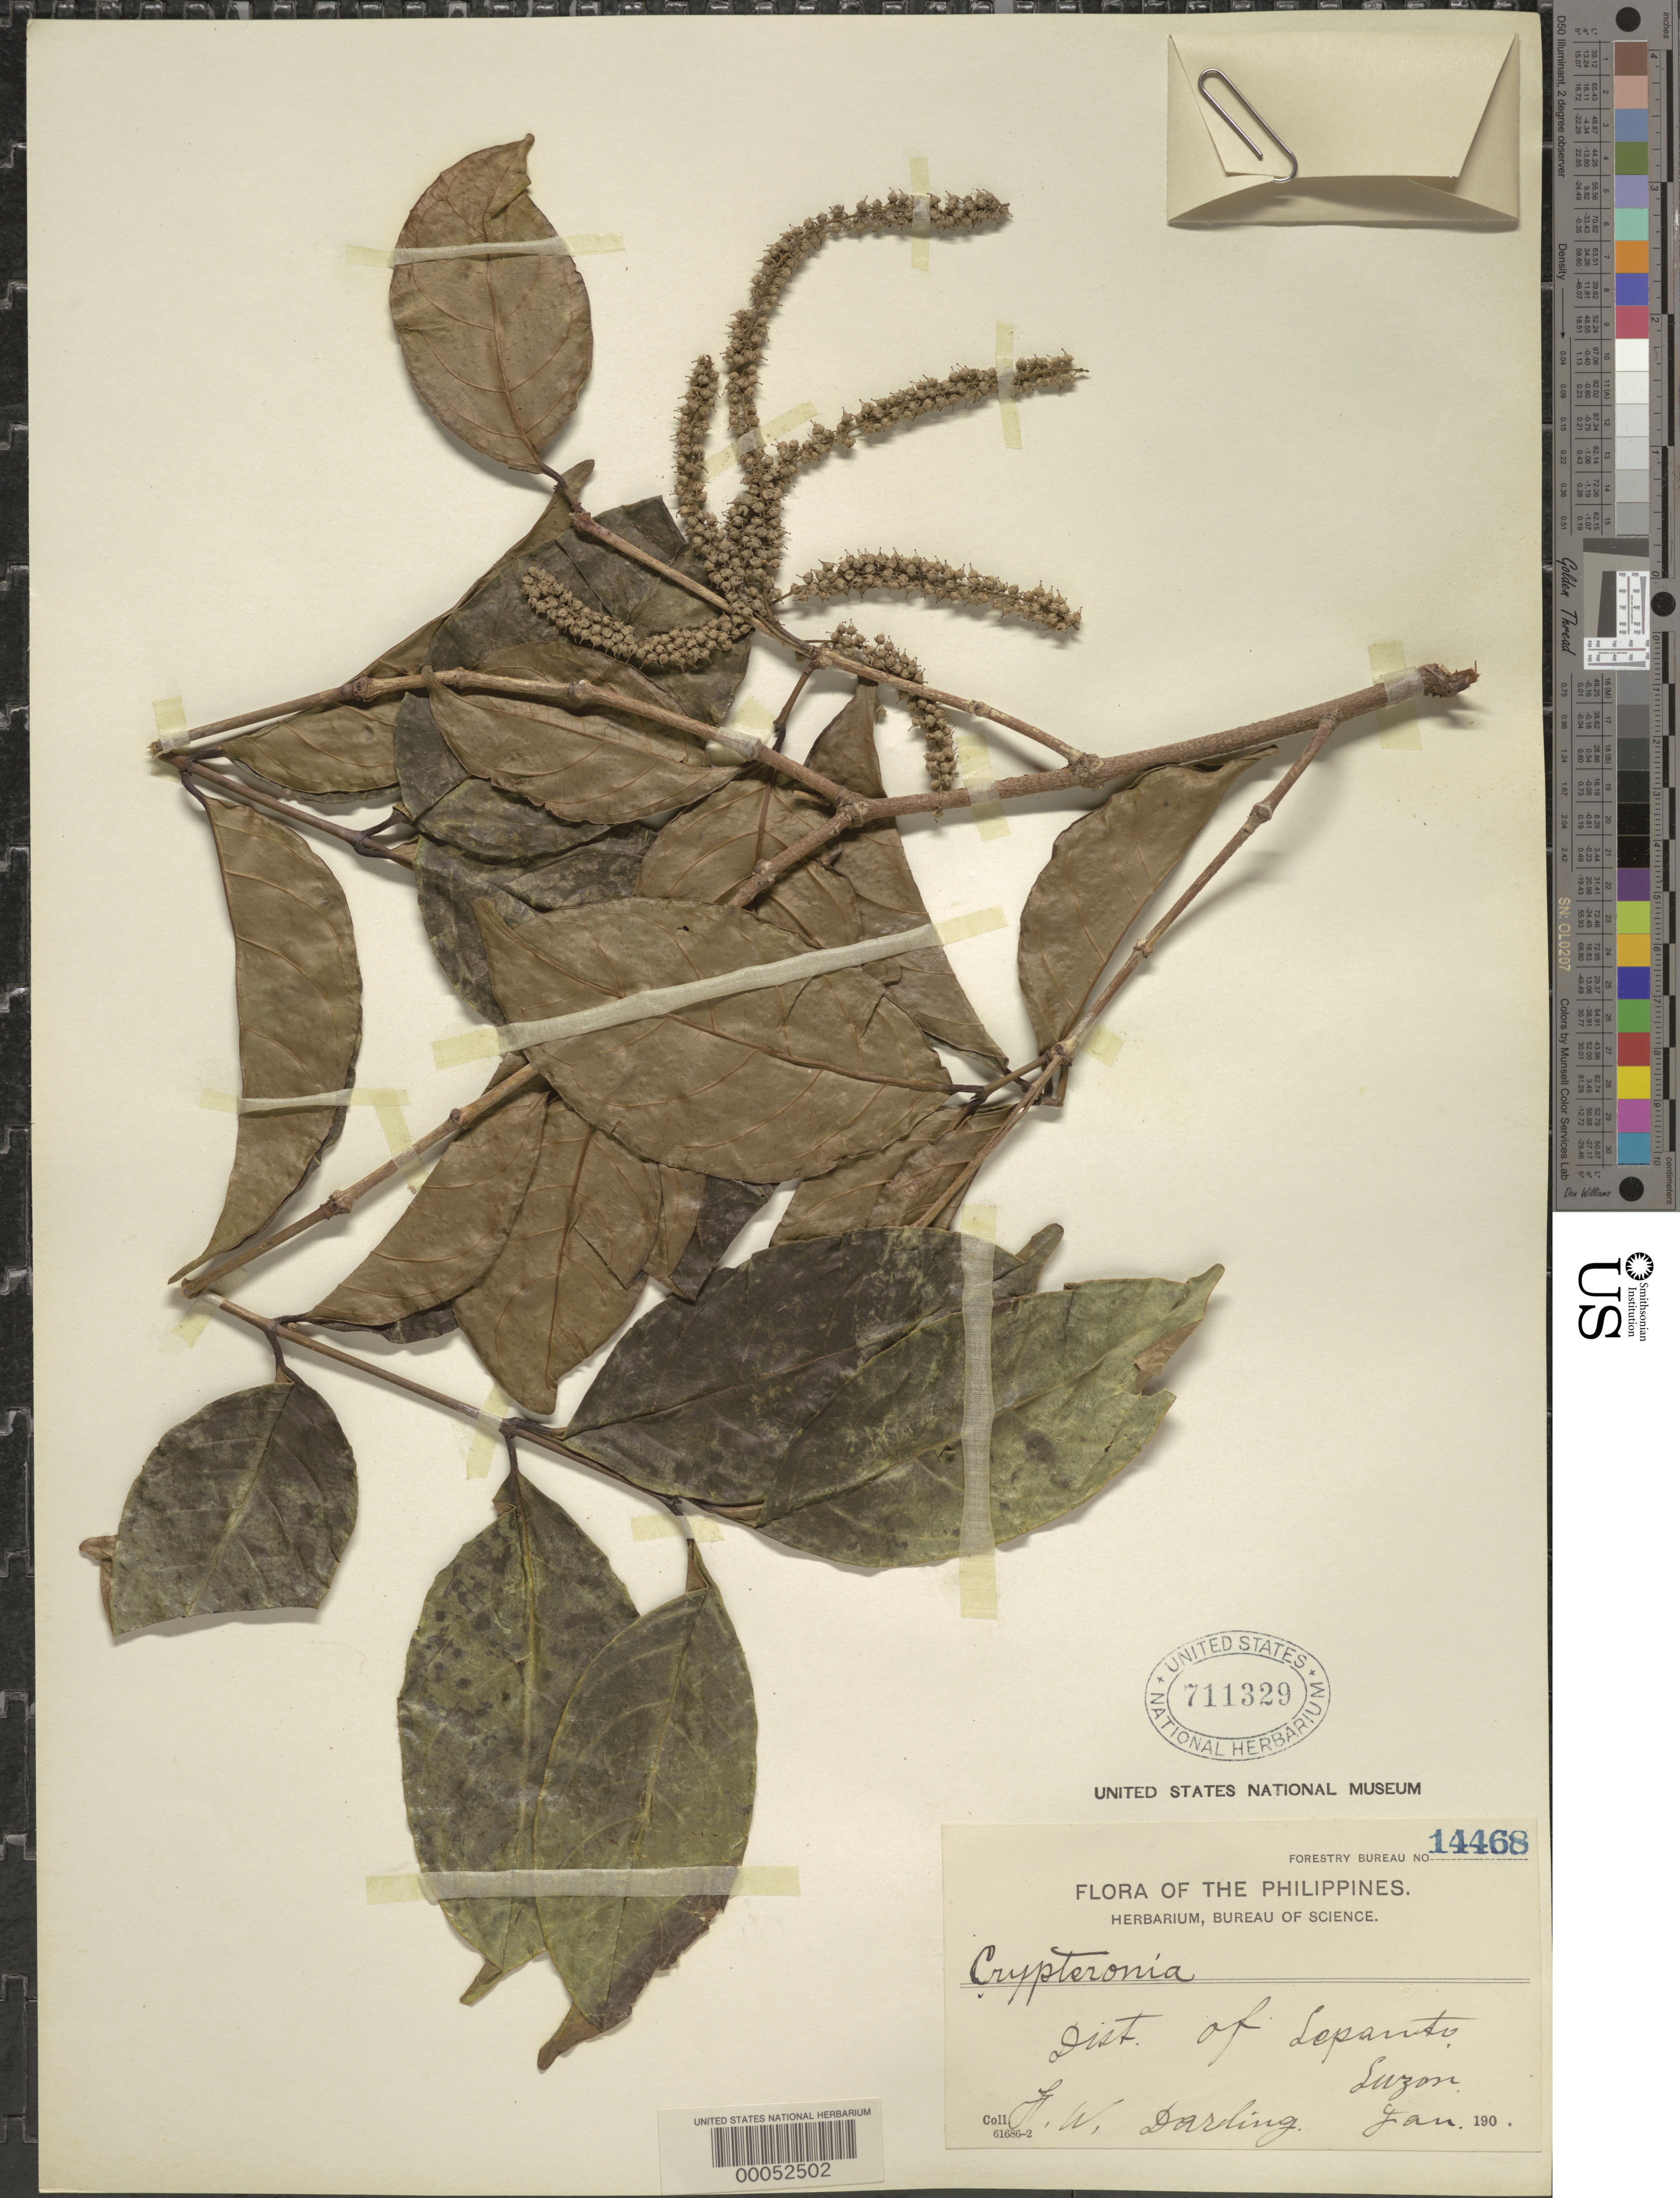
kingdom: Plantae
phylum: Tracheophyta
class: Magnoliopsida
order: Myrtales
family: Crypteroniaceae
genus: Crypteronia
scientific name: Crypteronia paniculata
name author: Blume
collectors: F. Darling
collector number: Forestry Bureau 14468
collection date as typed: Jan. 190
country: Philippines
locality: Dist. of Lepanto, Luzon.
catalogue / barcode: US 711329